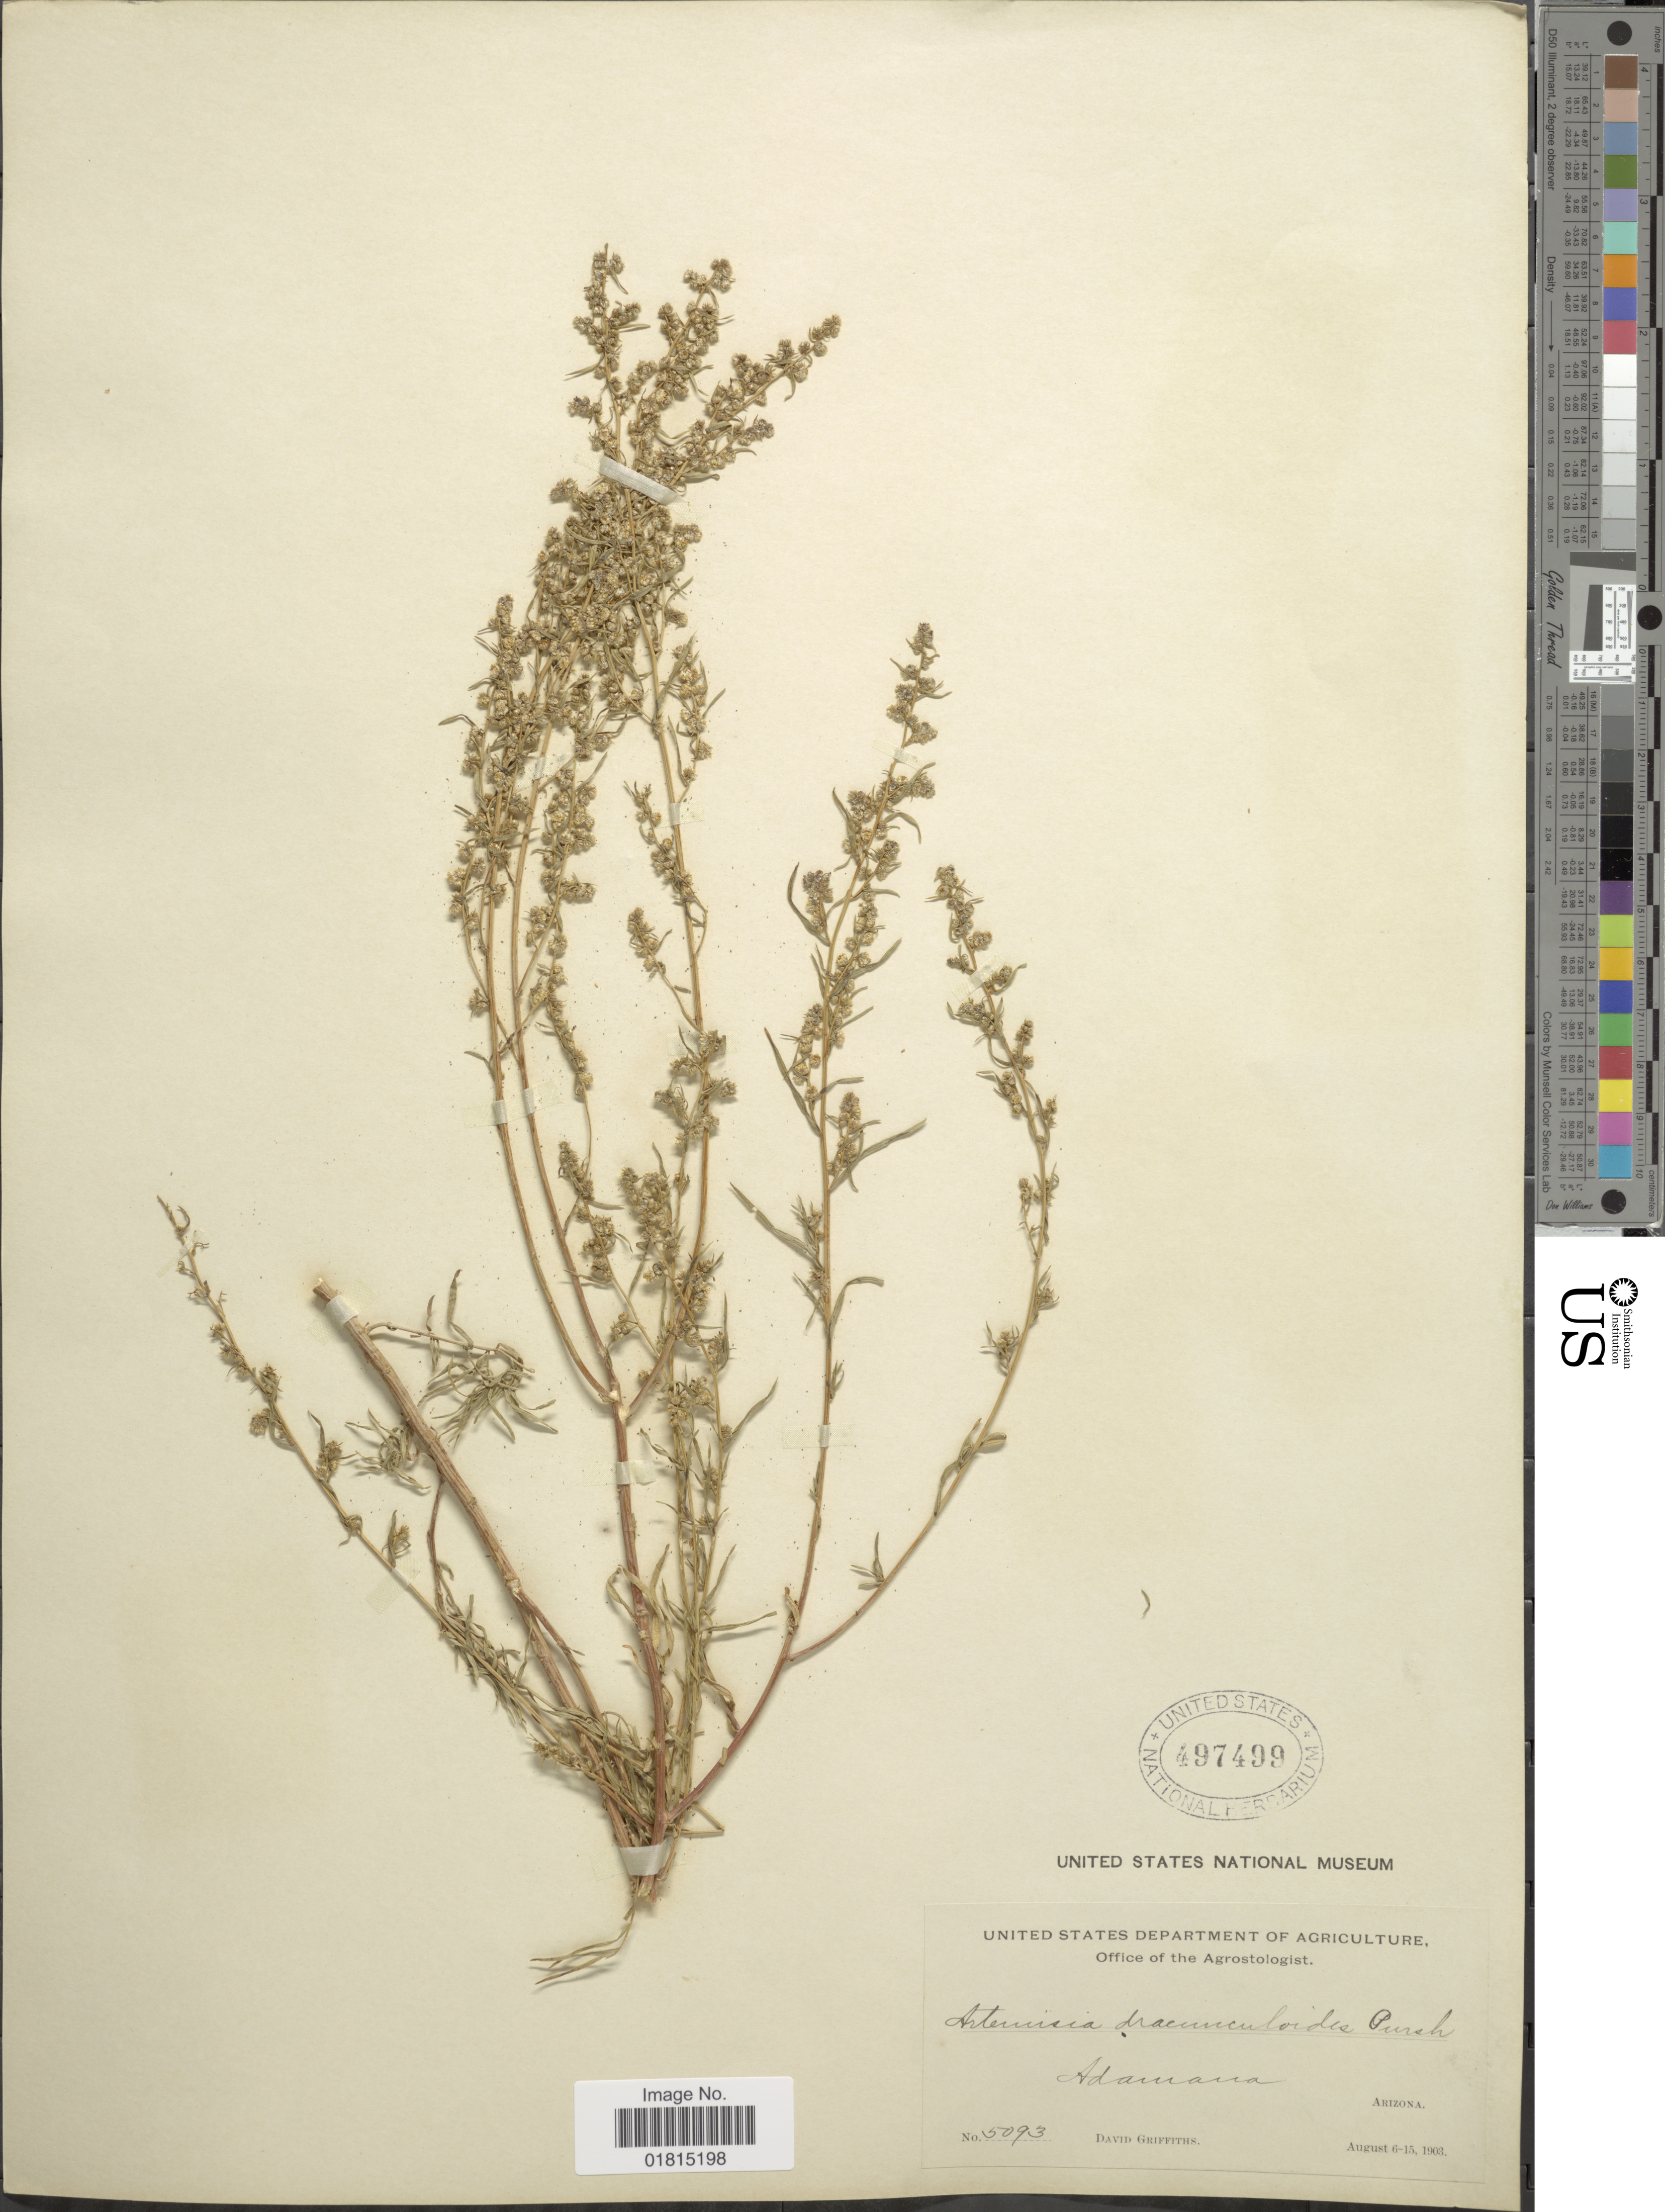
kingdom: Plantae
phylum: Tracheophyta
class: Magnoliopsida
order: Asterales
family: Asteraceae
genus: Artemisia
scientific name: Artemisia dracunculoides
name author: Pursh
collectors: D. Griffiths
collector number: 5093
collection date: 1903-08-06/1903-08-15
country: United States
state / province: Arizona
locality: Adamana, Arizona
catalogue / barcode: US 497499